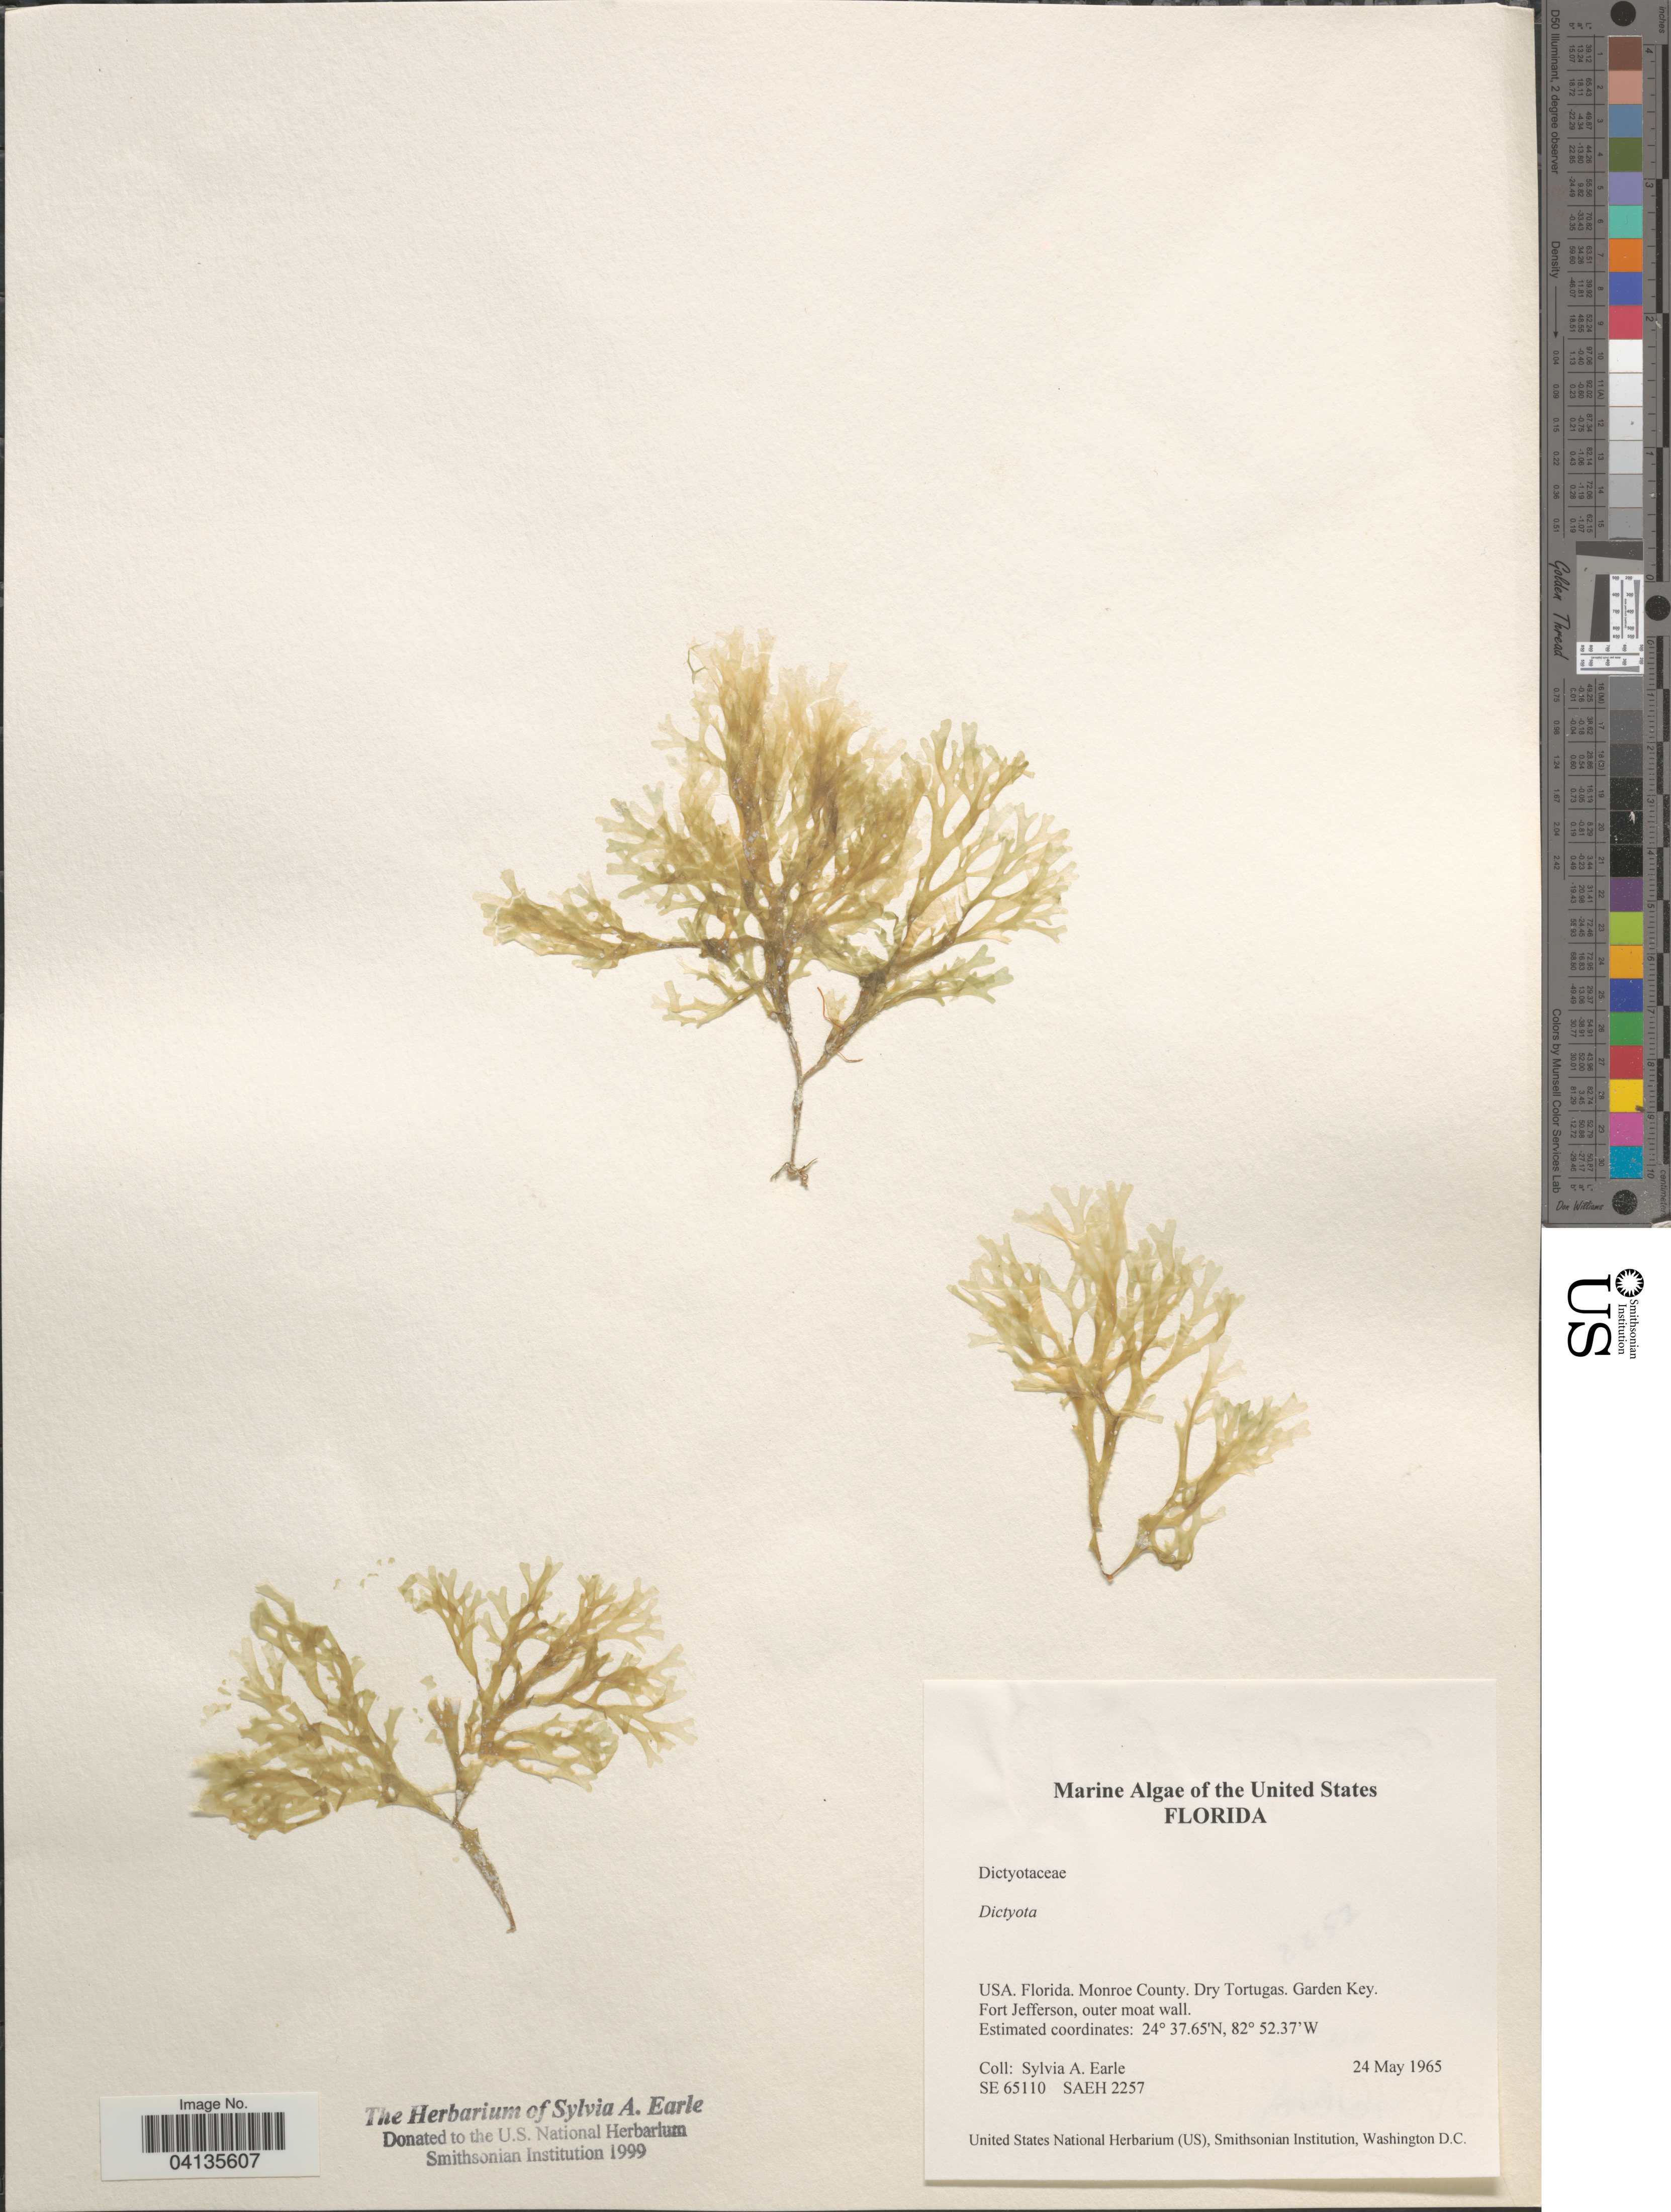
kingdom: Chromista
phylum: Ochrophyta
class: Phaeophyceae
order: Dictyotales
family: Dictyotaceae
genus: Dictyota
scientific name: Dictyota sp.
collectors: S. A. Earle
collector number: SE65110/SAEH2257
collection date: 1965-05-24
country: United States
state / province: Florida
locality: Monroe County. Dry Tortugas. Garden Key. Fort Jefferson, outer moat wall.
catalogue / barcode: US 238633